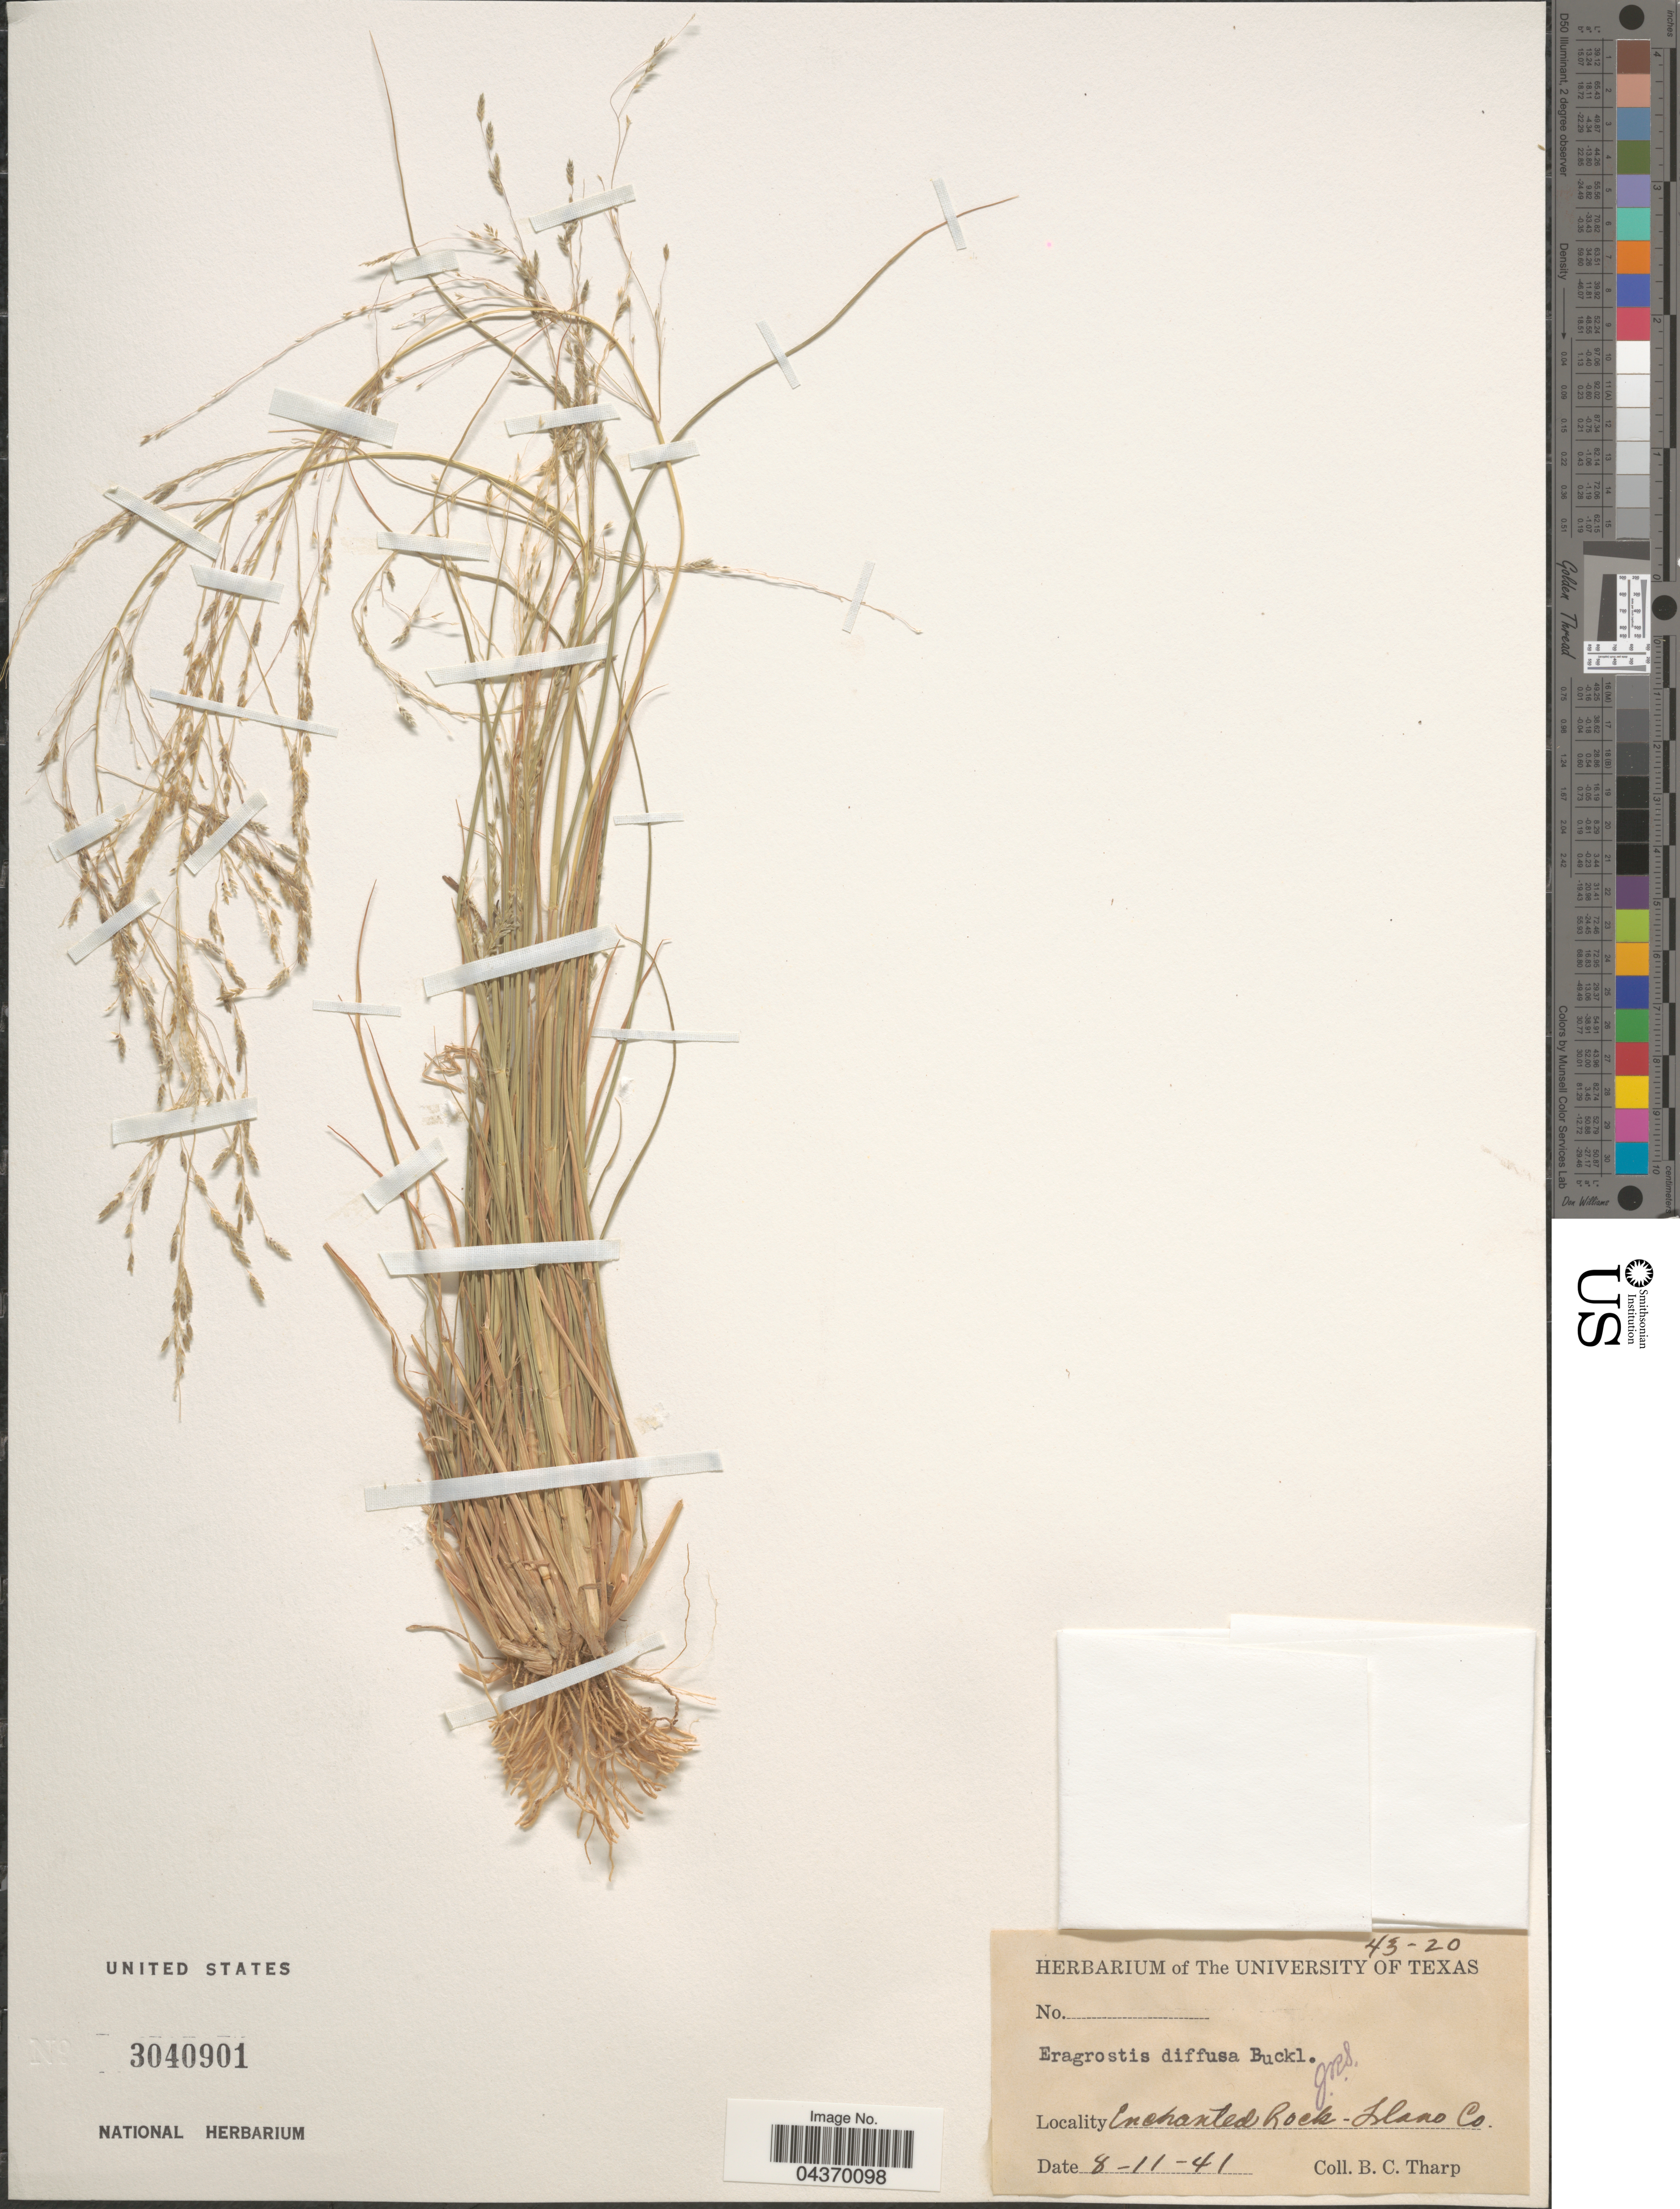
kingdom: Plantae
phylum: Tracheophyta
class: Liliopsida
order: Poales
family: Poaceae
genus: Eragrostis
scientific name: Eragrostis pectinacea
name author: (Michx.) Nees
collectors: B. C. Tharp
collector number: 43-20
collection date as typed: Transcribed d/m/y: 11/8/41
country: United States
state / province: Texas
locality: Enchanted Rock - Llano Co.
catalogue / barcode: US 3040901